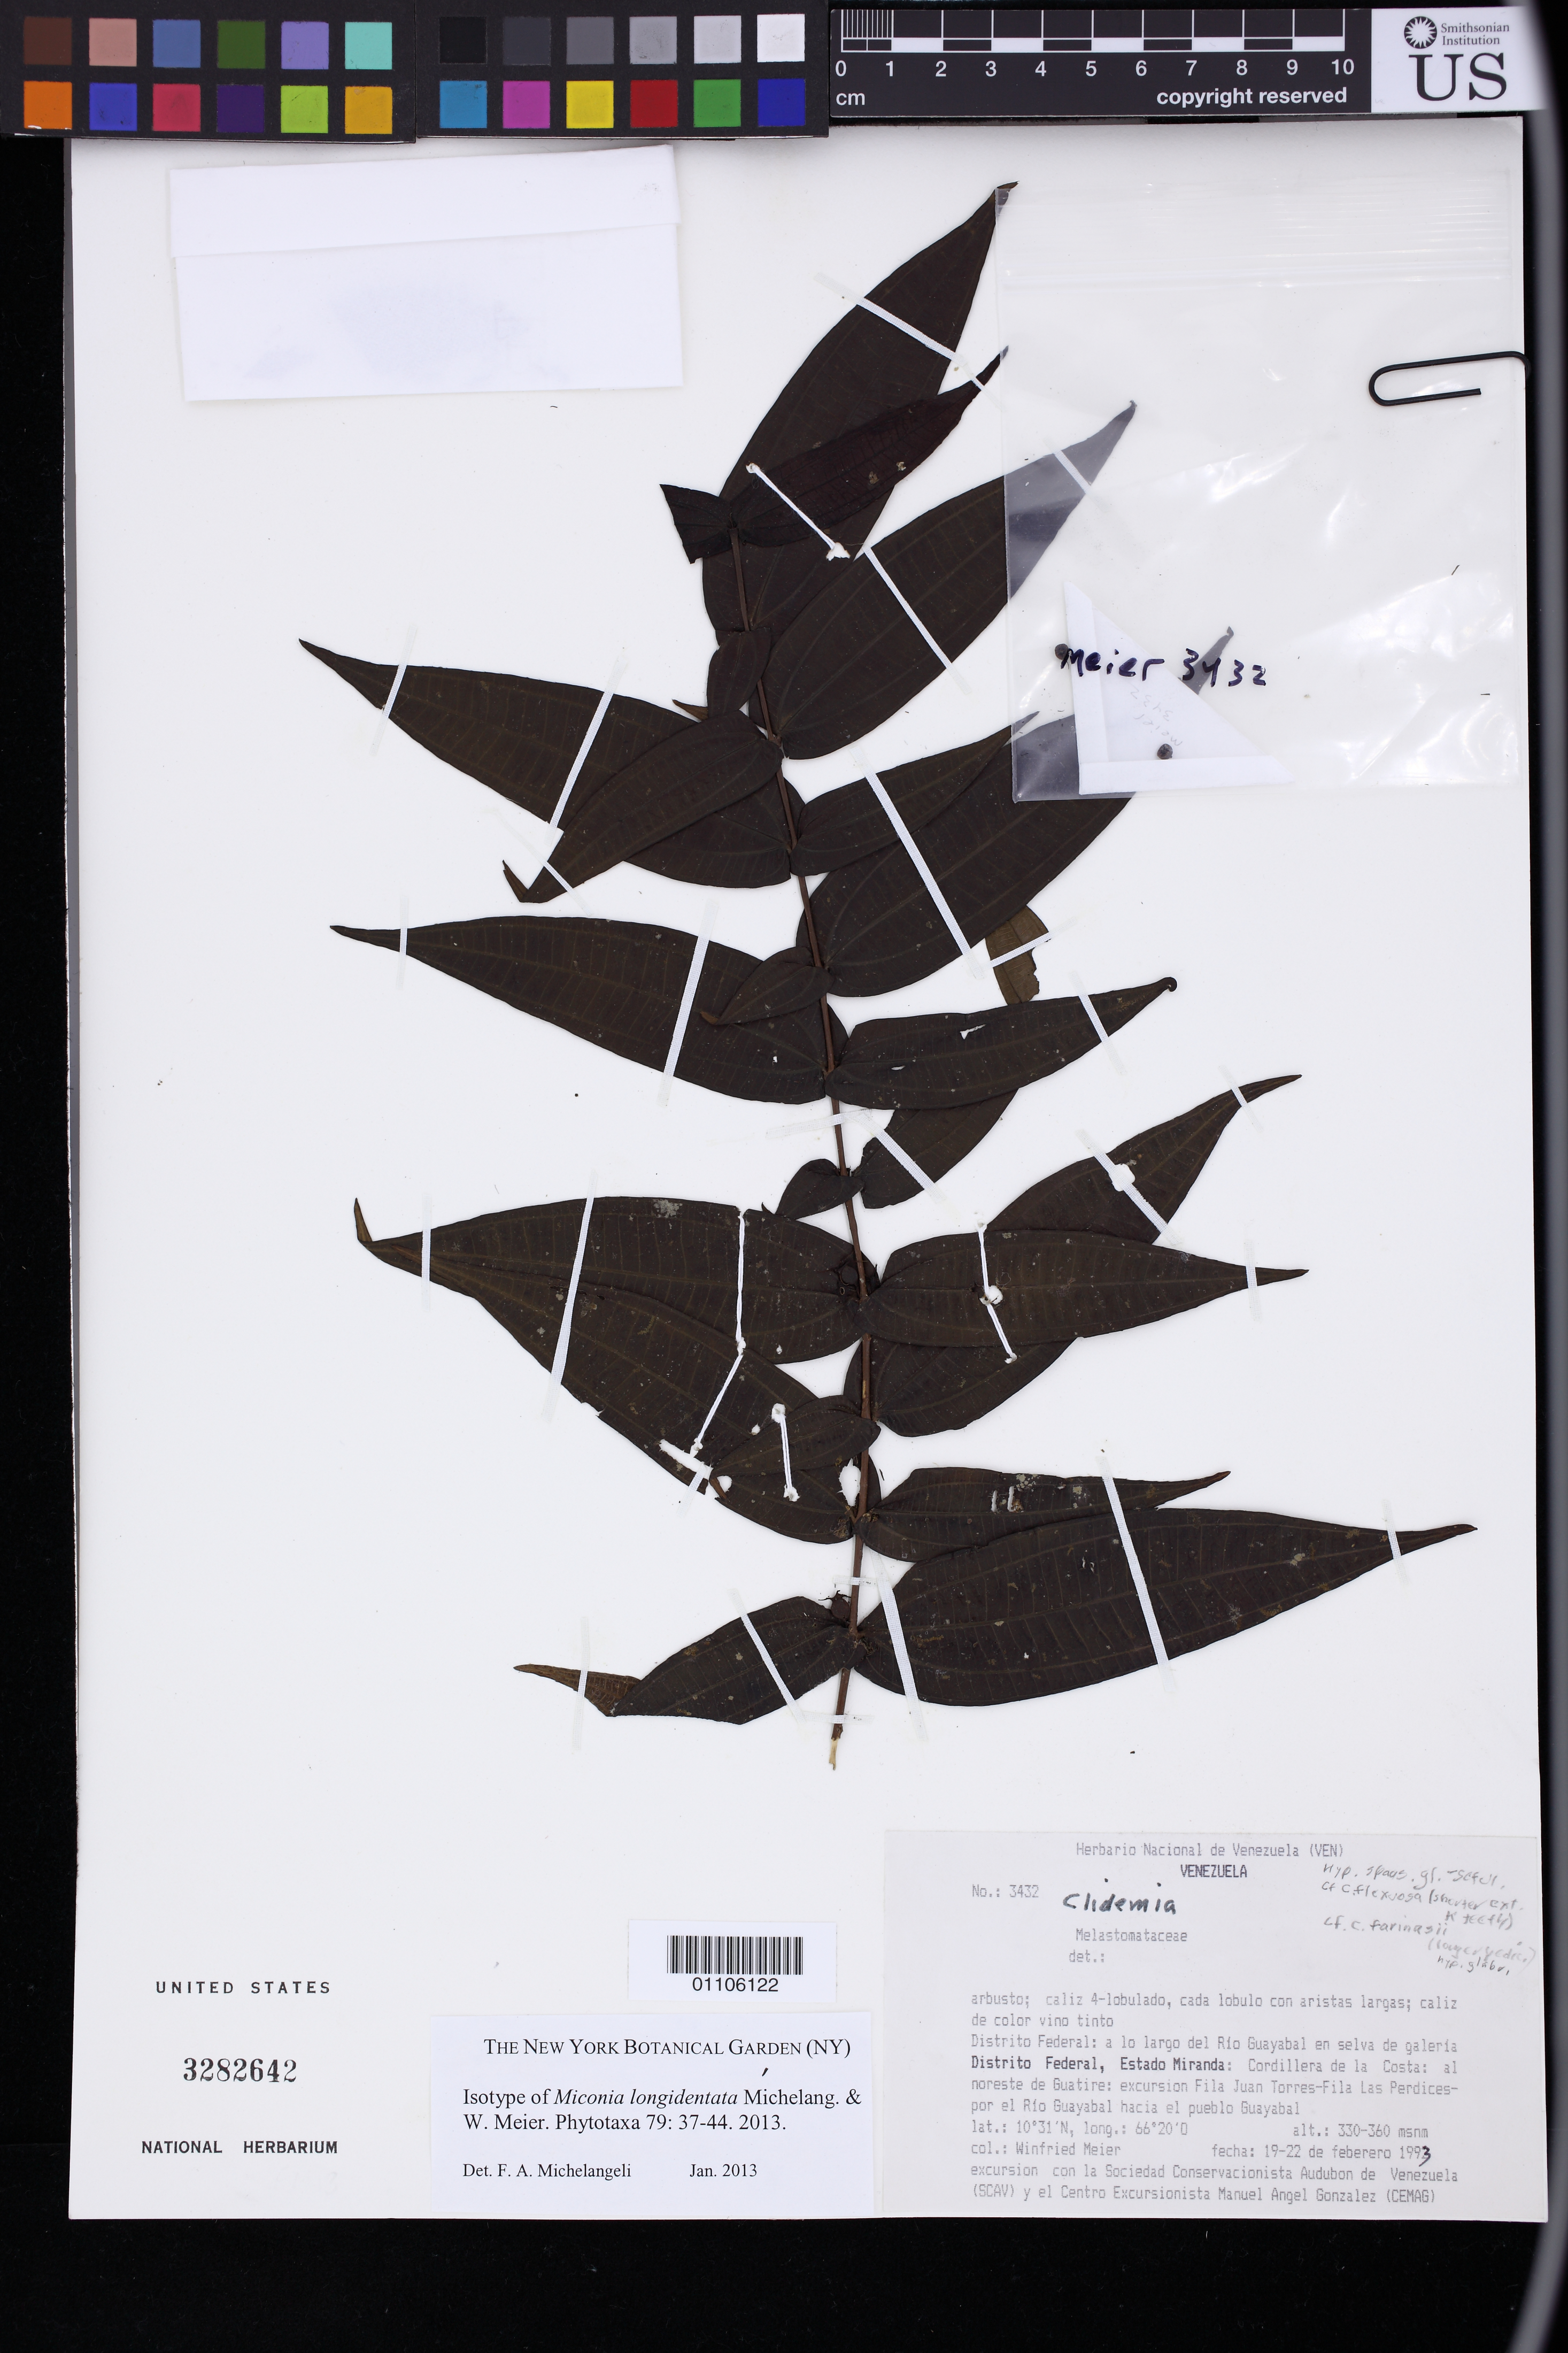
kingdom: Plantae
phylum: Tracheophyta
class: Magnoliopsida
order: Myrtales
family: Melastomataceae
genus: Miconia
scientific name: Miconia longidentata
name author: Michelang. & Meier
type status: Isotype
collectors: W. Meier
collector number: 3432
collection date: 1993-02-19/1993-02-22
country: Venezuela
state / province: Miranda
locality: Cordillera de la Costa: al NE de Guatire: excursion Fila Juan Torres-Fila Las Perdices-por el Río Guayabal hacia el pueblo Guayabal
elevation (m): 330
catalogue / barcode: US 3282642